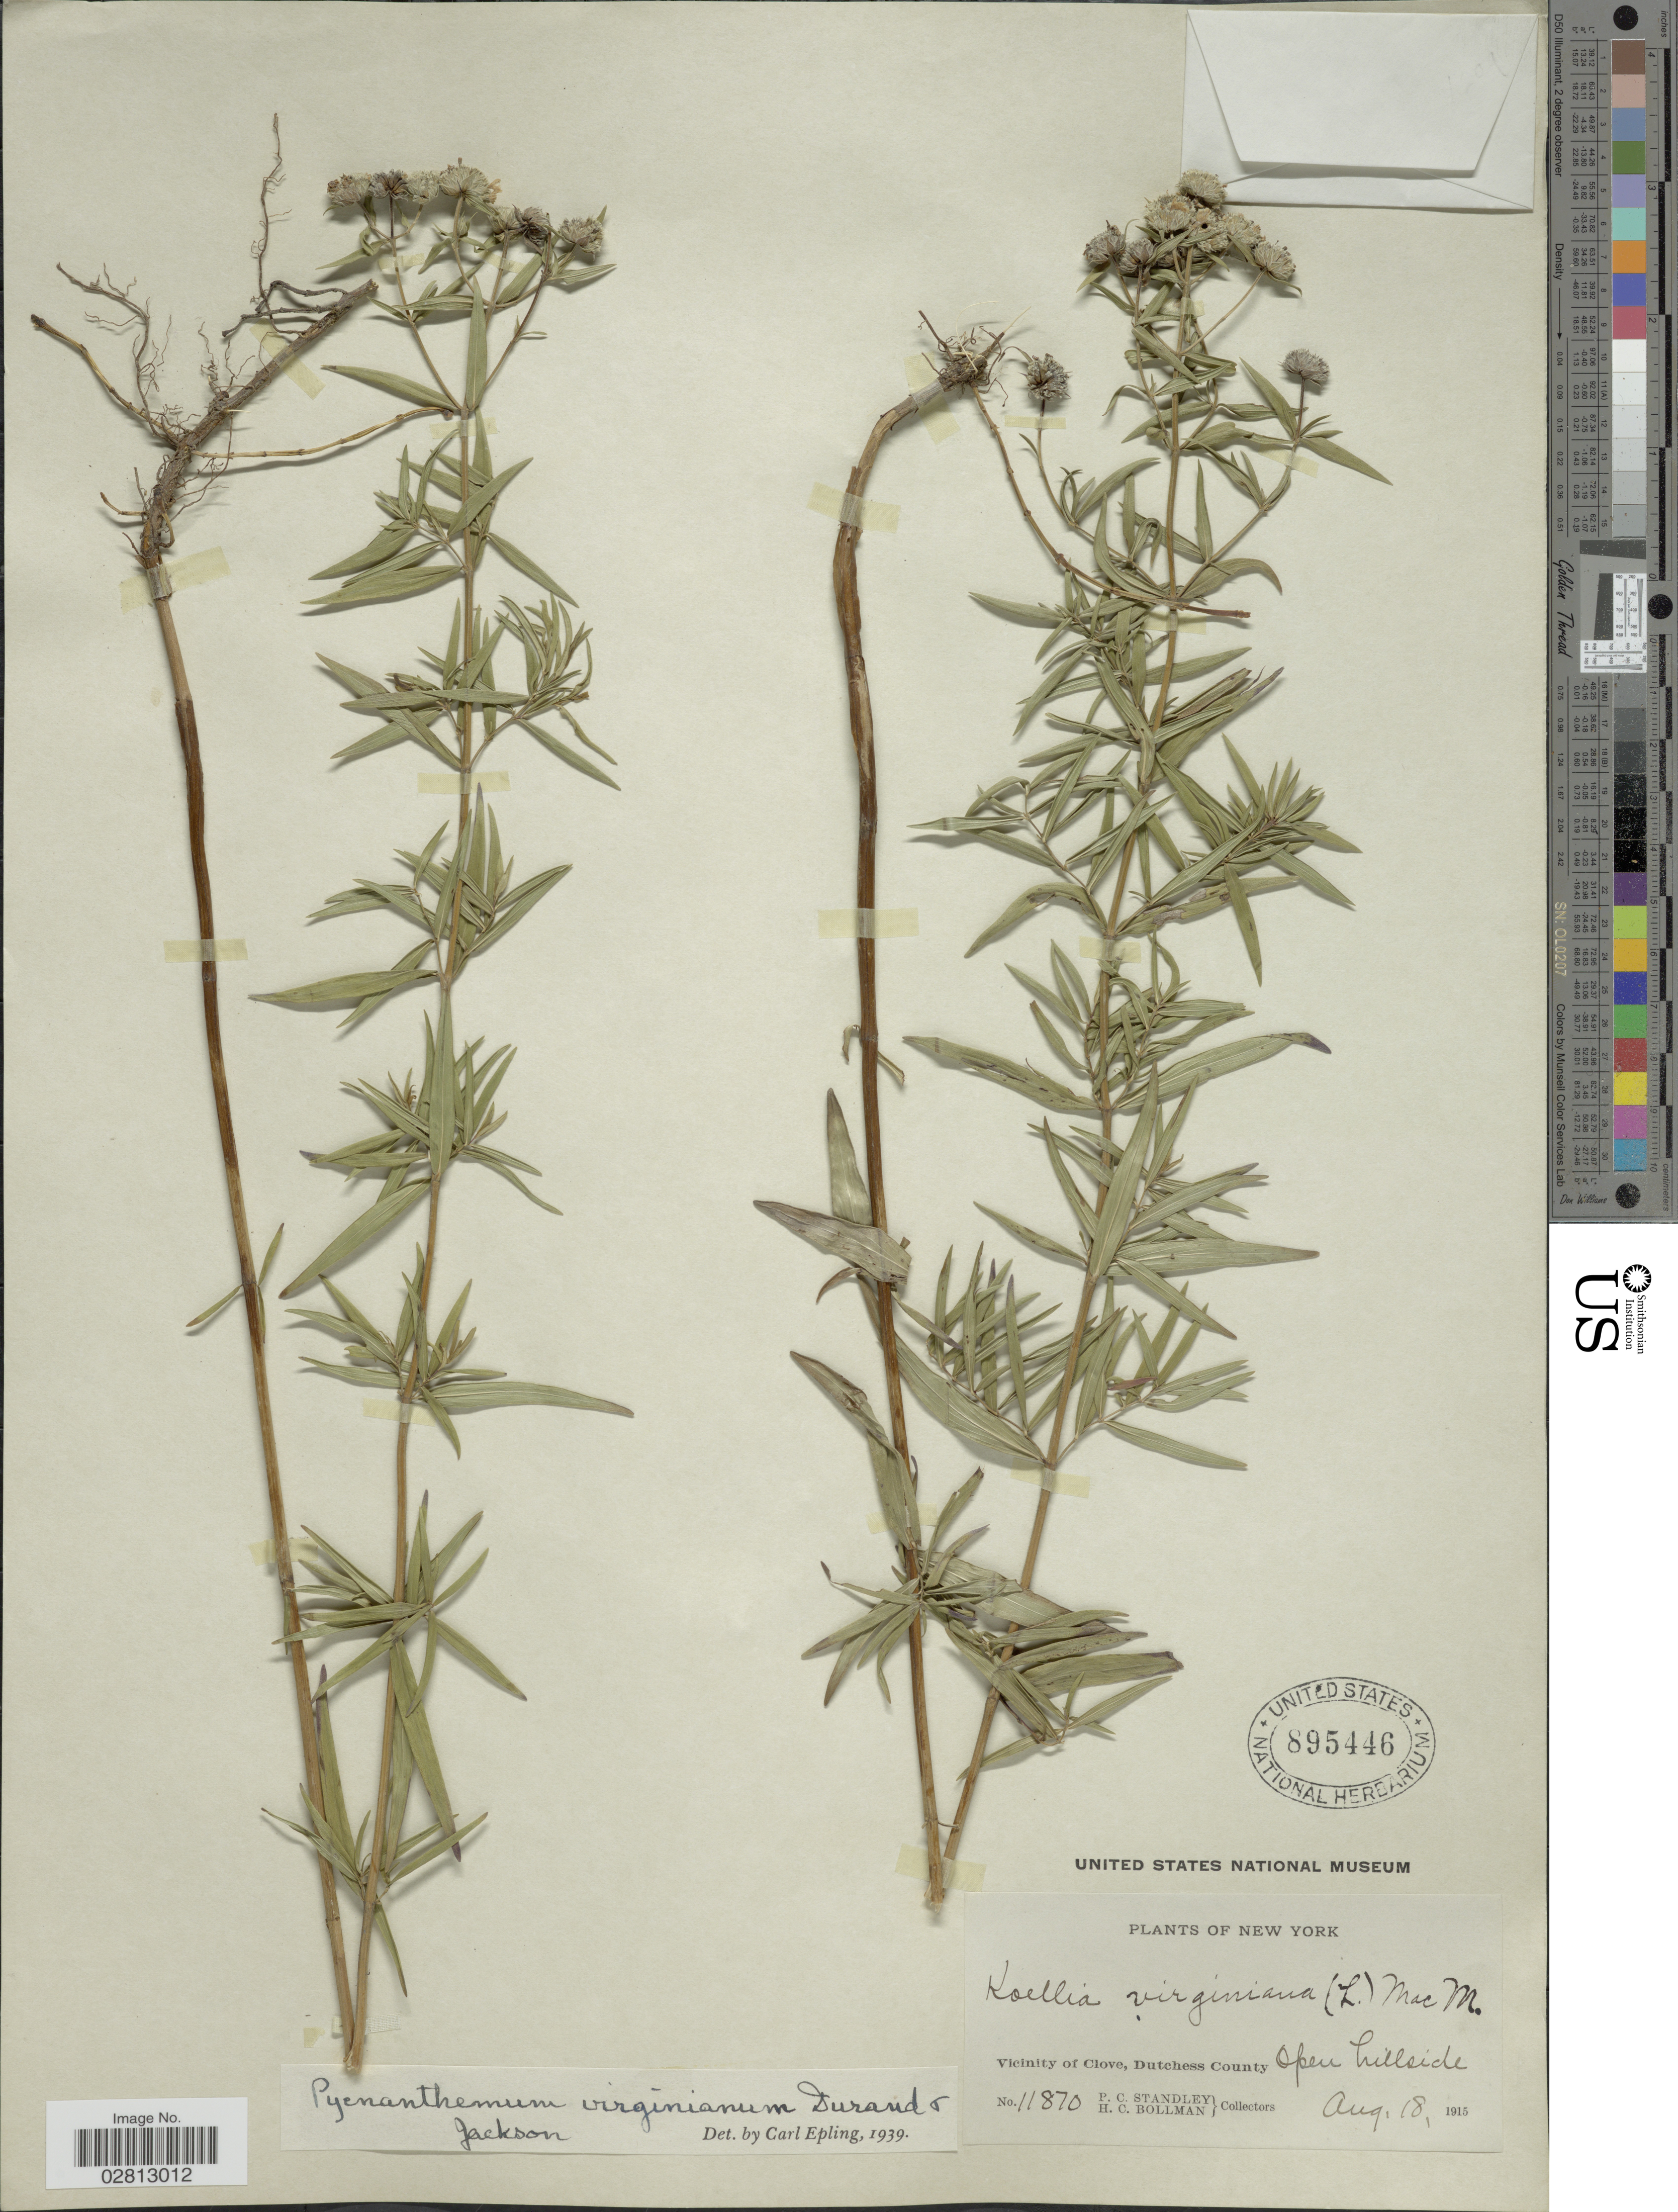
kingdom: Plantae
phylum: Tracheophyta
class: Magnoliopsida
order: Lamiales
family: Lamiaceae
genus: Pycnanthemum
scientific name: Pycnanthemum virginianum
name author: (L.) Durand & B.D. Jacks. ex B.L. Rob. & Fernald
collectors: P. C. Standley & H. C. Bollman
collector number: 11870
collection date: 1915-08-18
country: United States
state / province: New York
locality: Vicinity of Clove, Dutchess County.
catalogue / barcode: US 895446